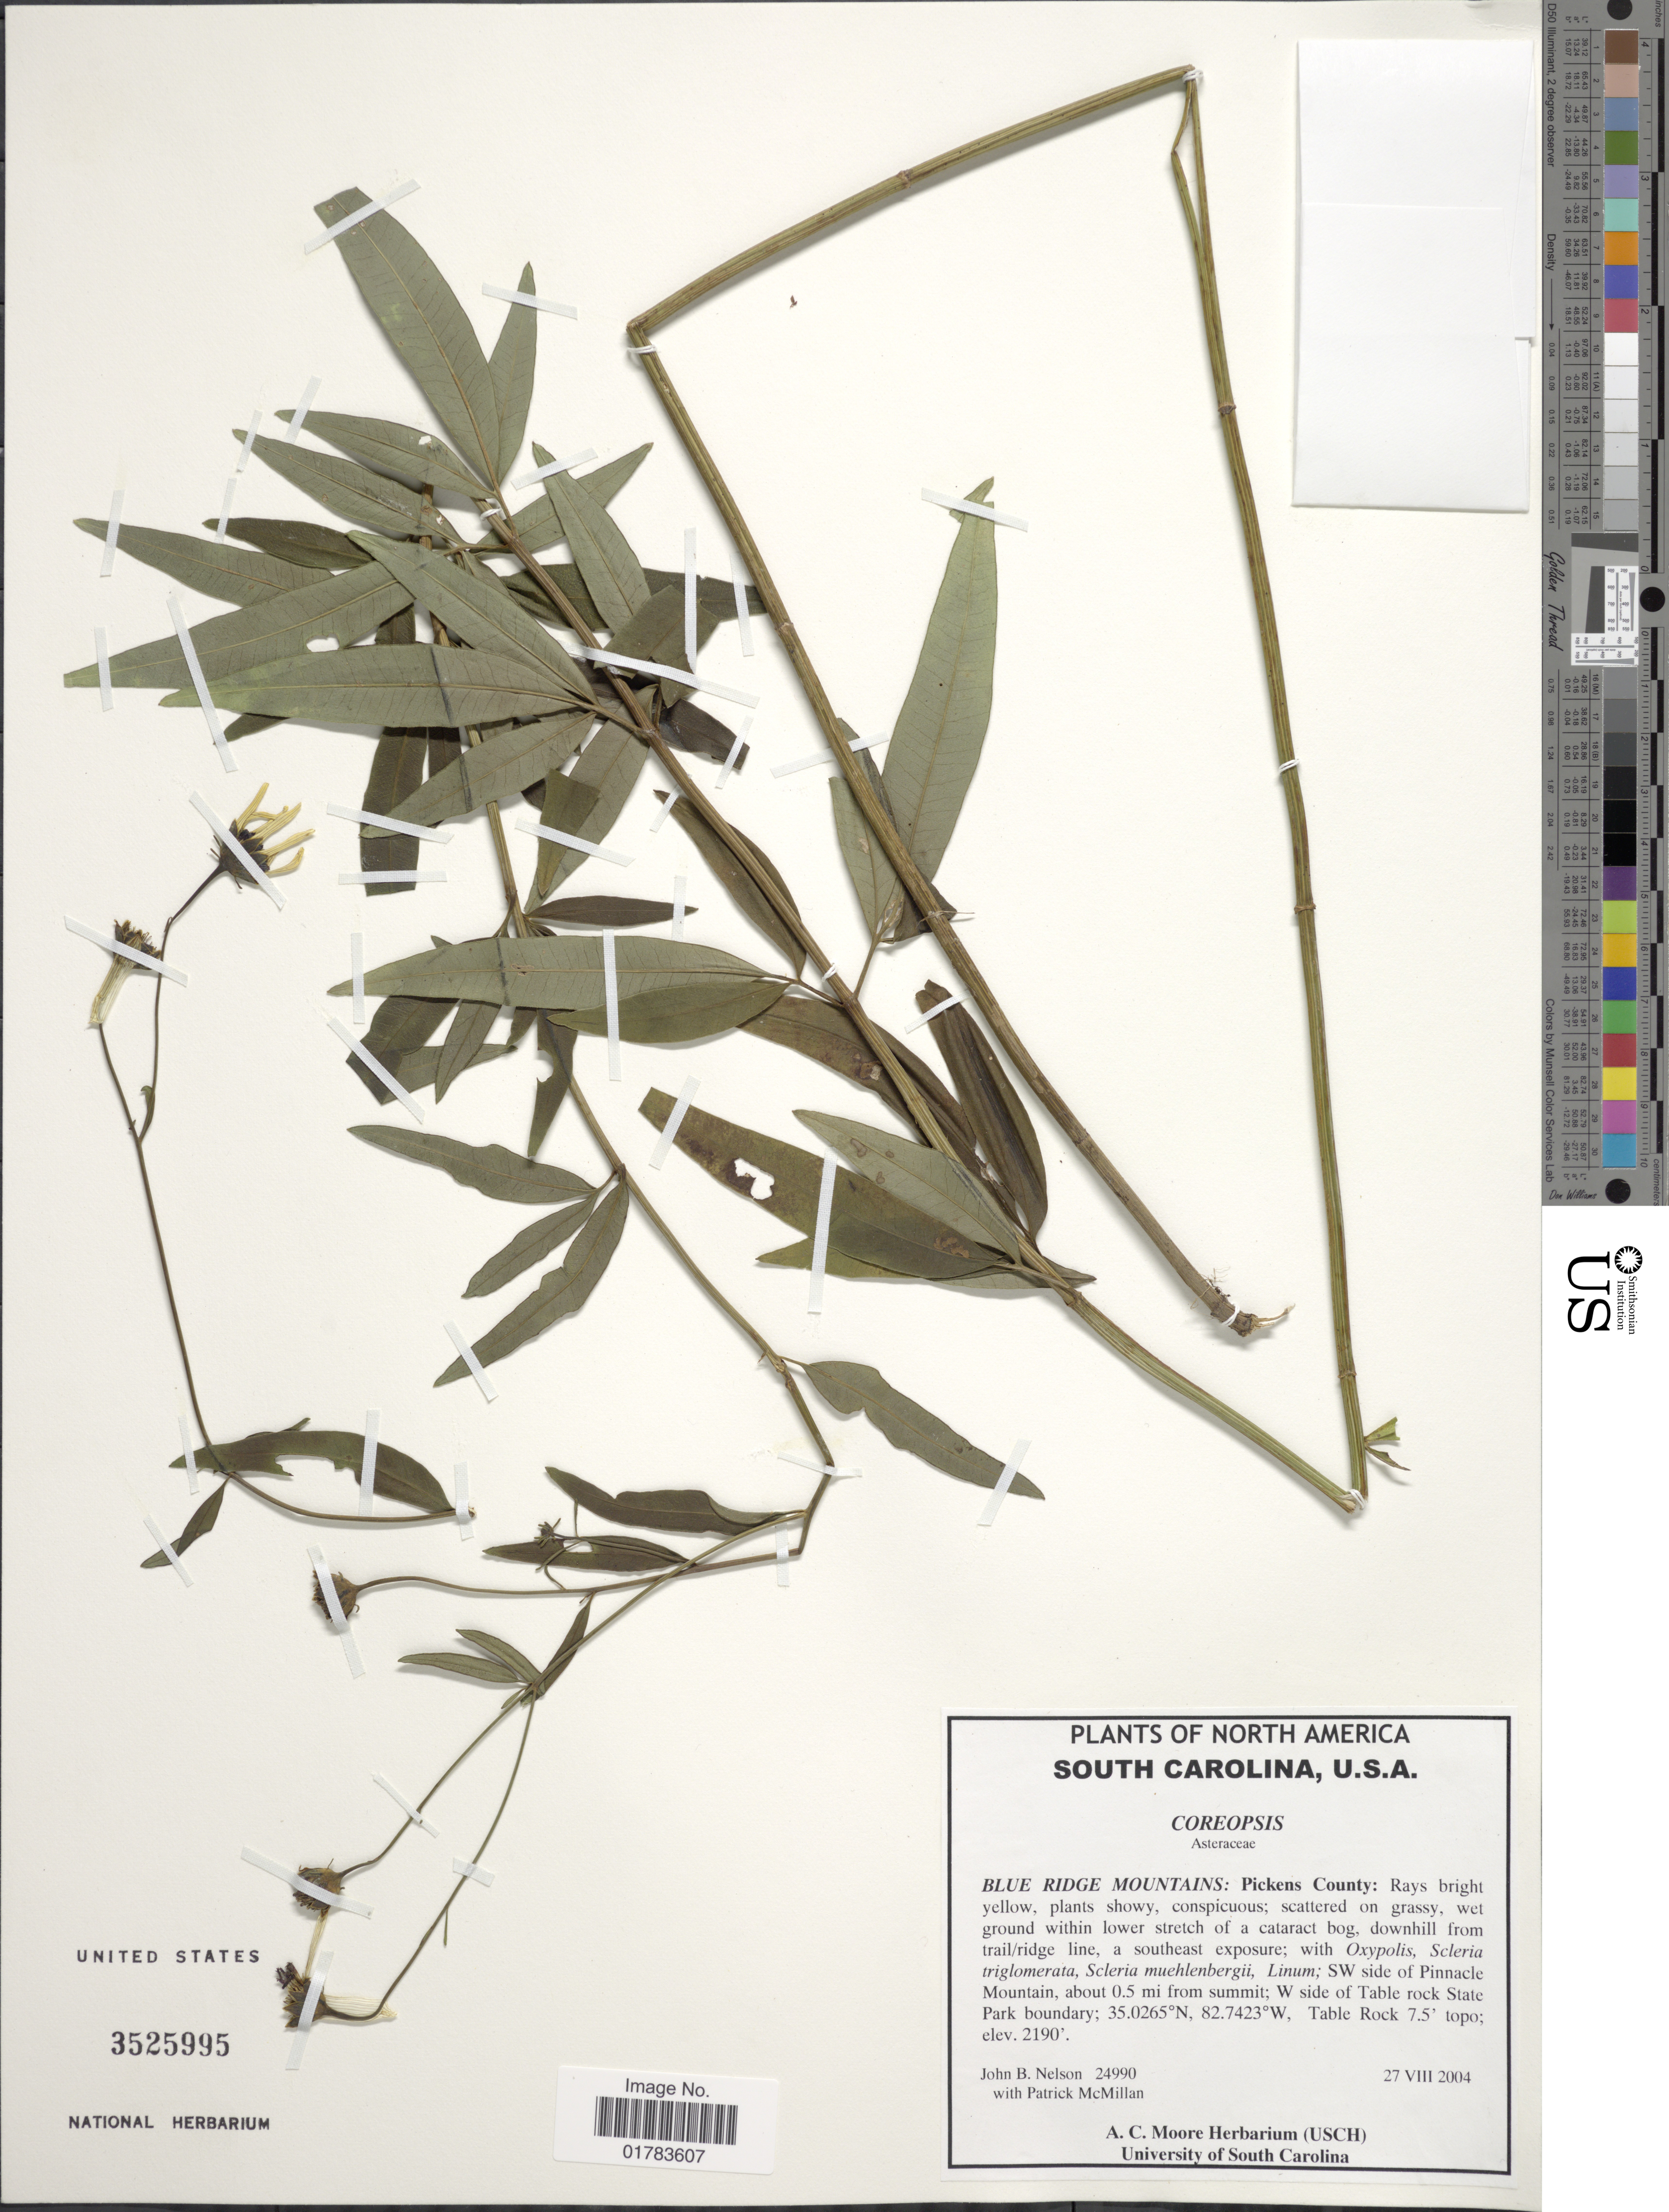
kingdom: Plantae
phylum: Tracheophyta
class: Magnoliopsida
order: Asterales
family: Asteraceae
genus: Coreopsis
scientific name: Coreopsis tripteris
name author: L.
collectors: J. B. Nelson & P. D. McMillan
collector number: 24990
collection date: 2004-08-27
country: United States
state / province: South Carolina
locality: Blue Ridge Mountains: Pickens County, SW side of Pinnacle Mountain, about 0.5 mi from summit; W side of Table rock State Park boundary, Table Rock 7.5'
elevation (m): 668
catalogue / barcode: US 3525995